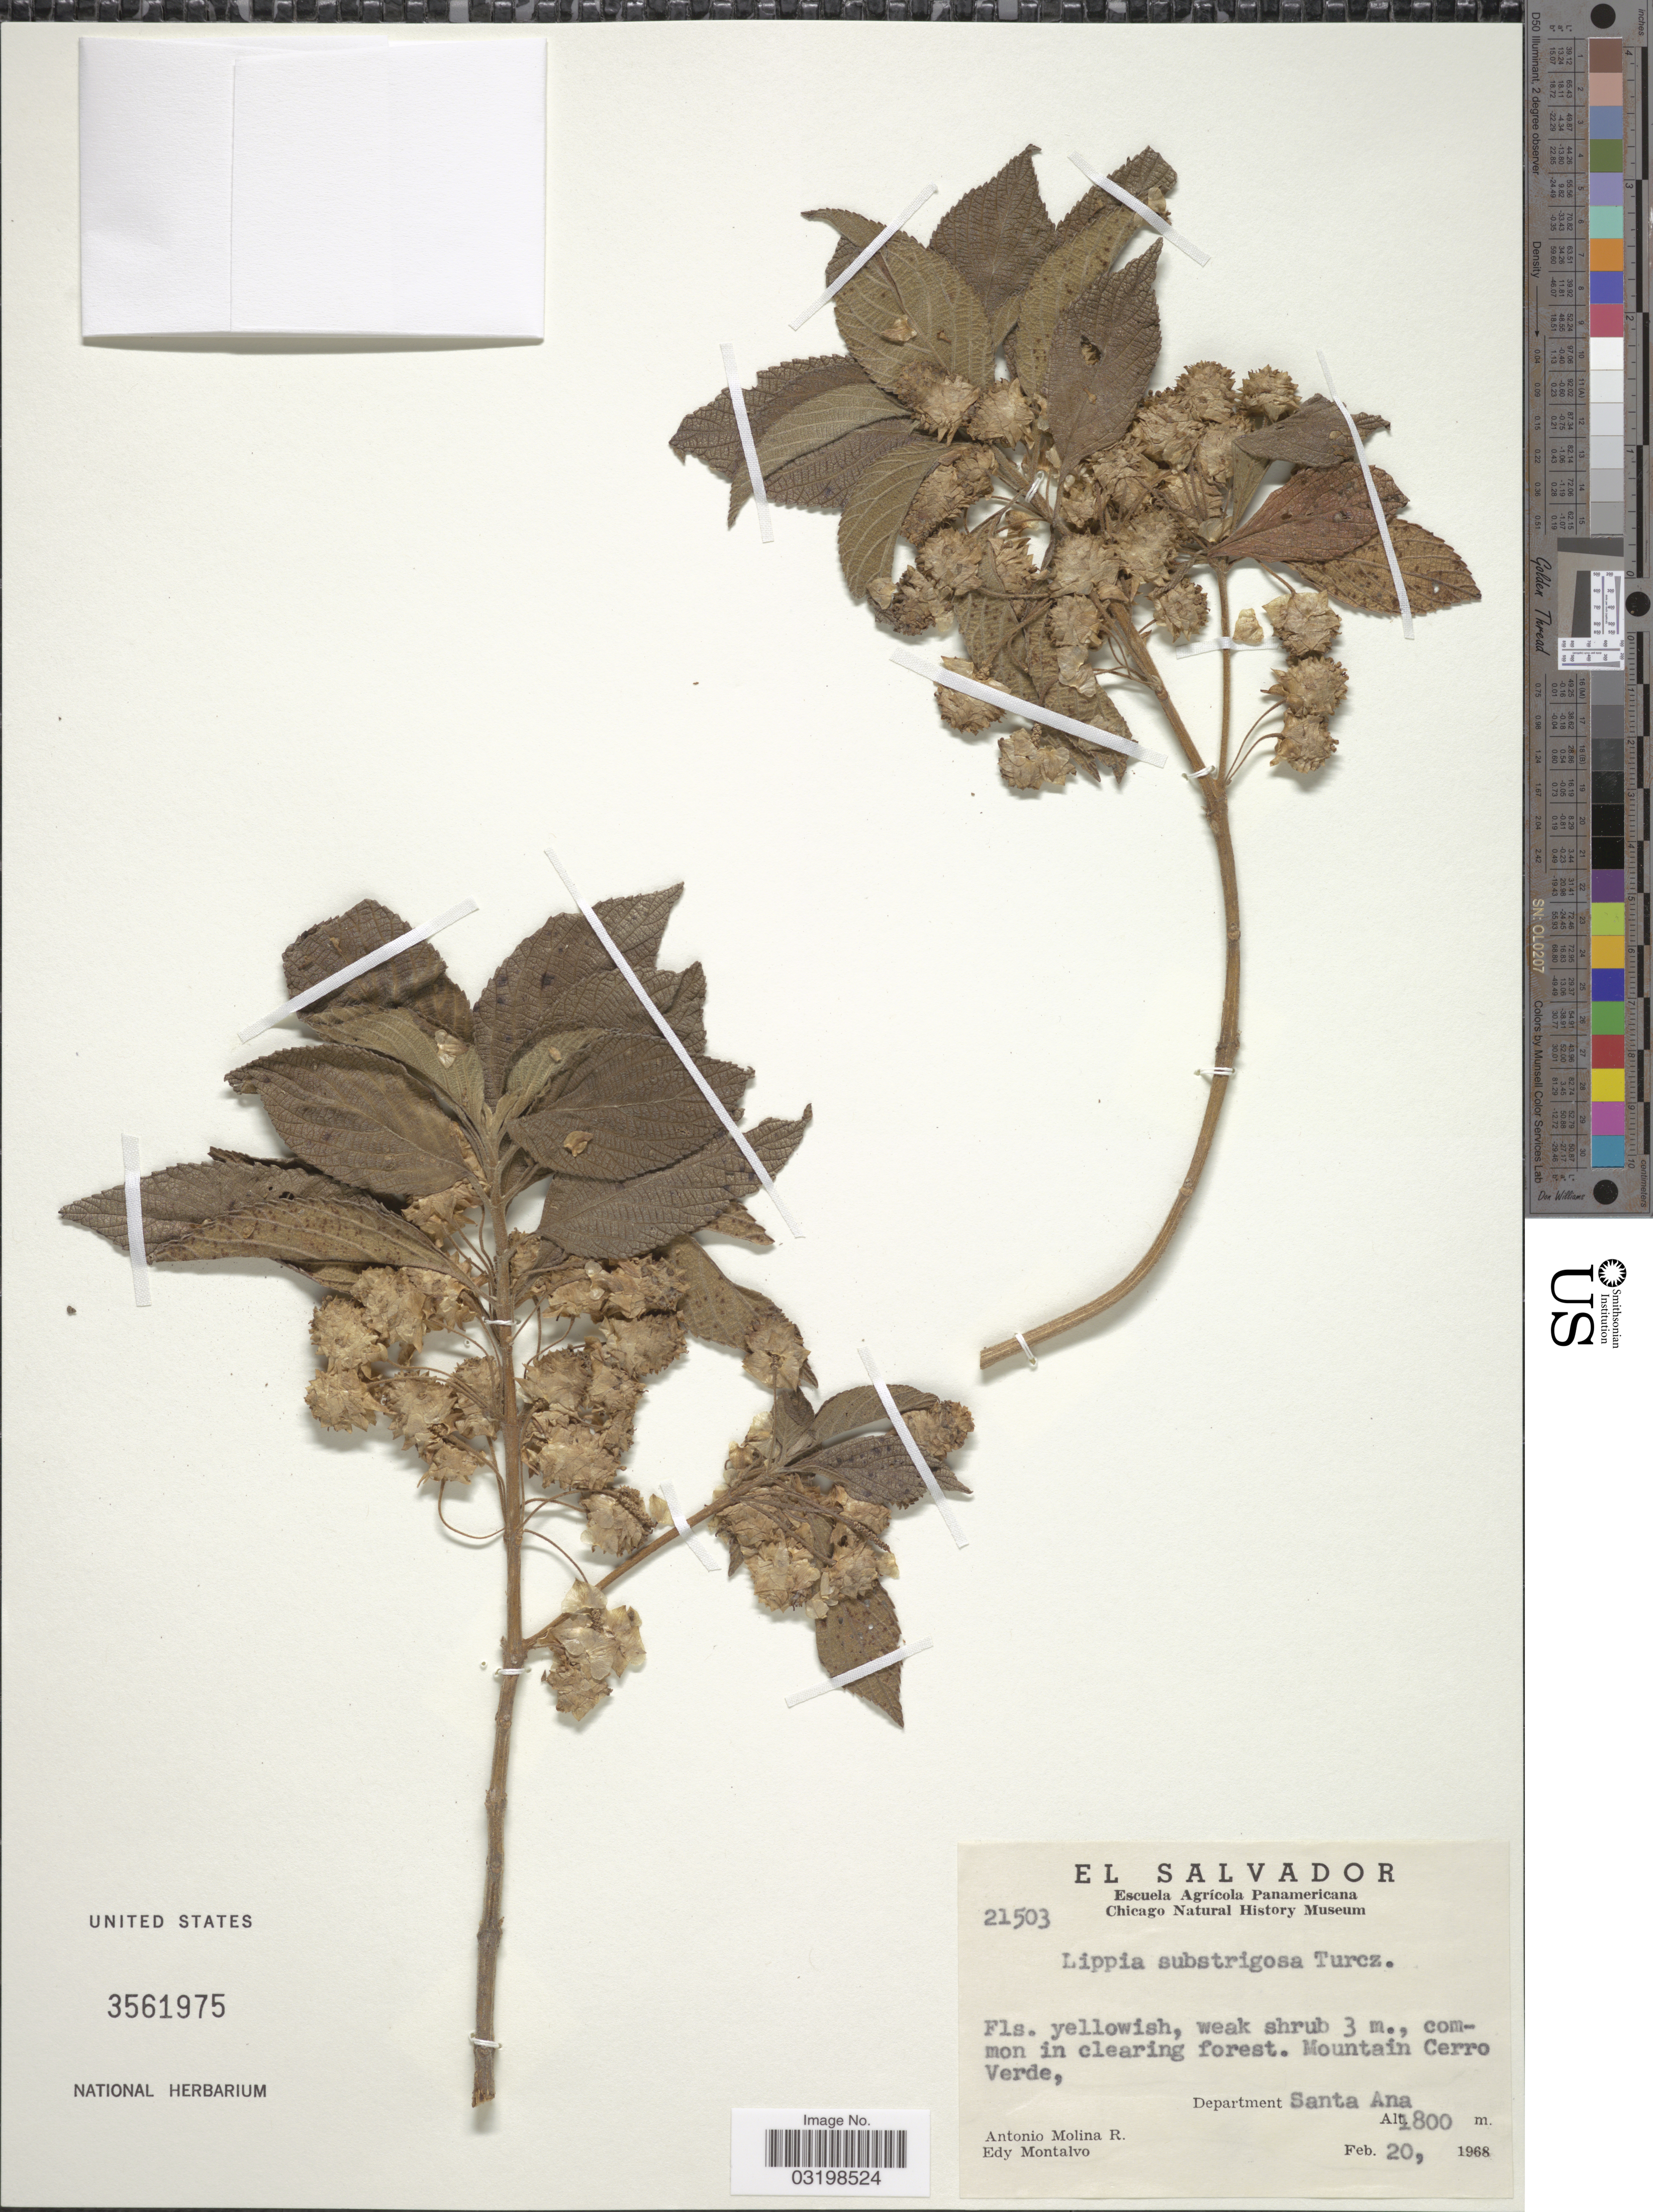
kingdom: Plantae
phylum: Tracheophyta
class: Magnoliopsida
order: Lamiales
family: Verbenaceae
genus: Lippia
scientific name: Lippia umbellata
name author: Cav.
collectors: A. Molina R. & E. A. Montalvo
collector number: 21503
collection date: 1968-02-20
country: El Salvador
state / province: Santa Ana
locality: Mountain Cerro Verde, Department Santa Ana.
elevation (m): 1800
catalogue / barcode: US 3561975